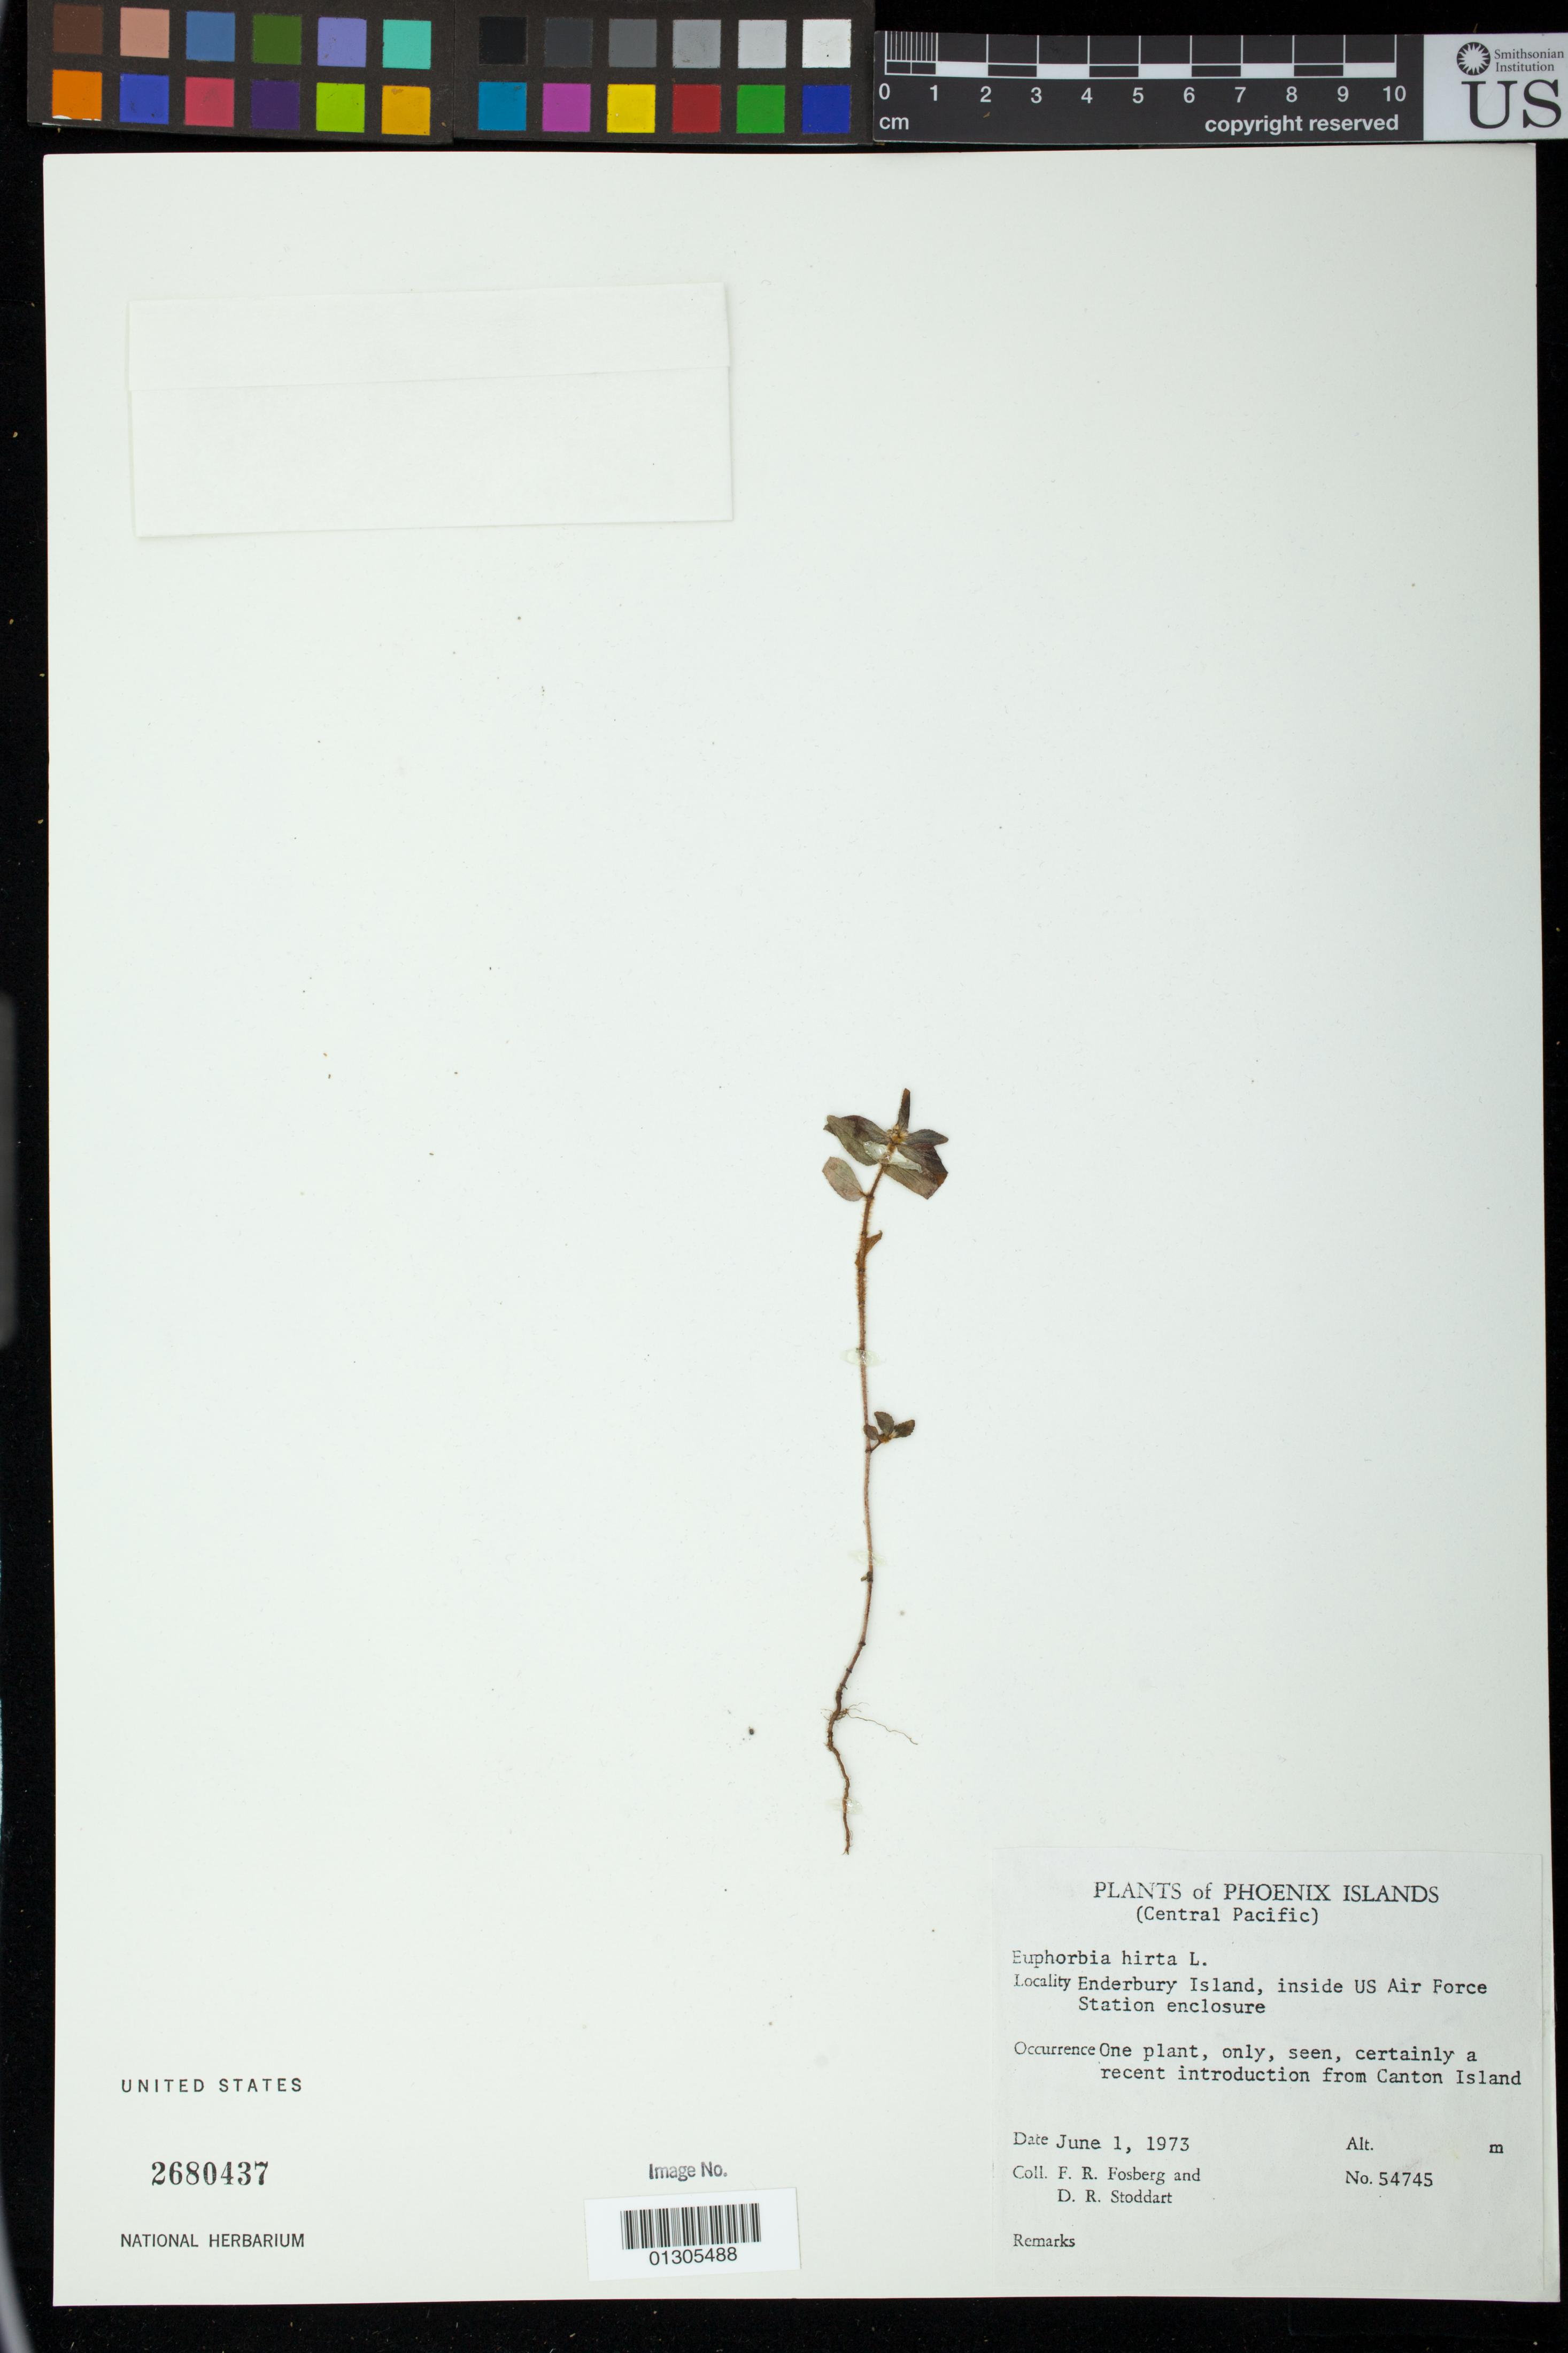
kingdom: Plantae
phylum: Tracheophyta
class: Magnoliopsida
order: Malpighiales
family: Euphorbiaceae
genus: Euphorbia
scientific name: Euphorbia hirta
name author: L.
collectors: F. R. Fosberg & D. R. Stoddart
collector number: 54745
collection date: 1973-06-01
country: Kiribati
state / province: Enderbury Island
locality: inside US Air Force Station enclosure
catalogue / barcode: US 2680437